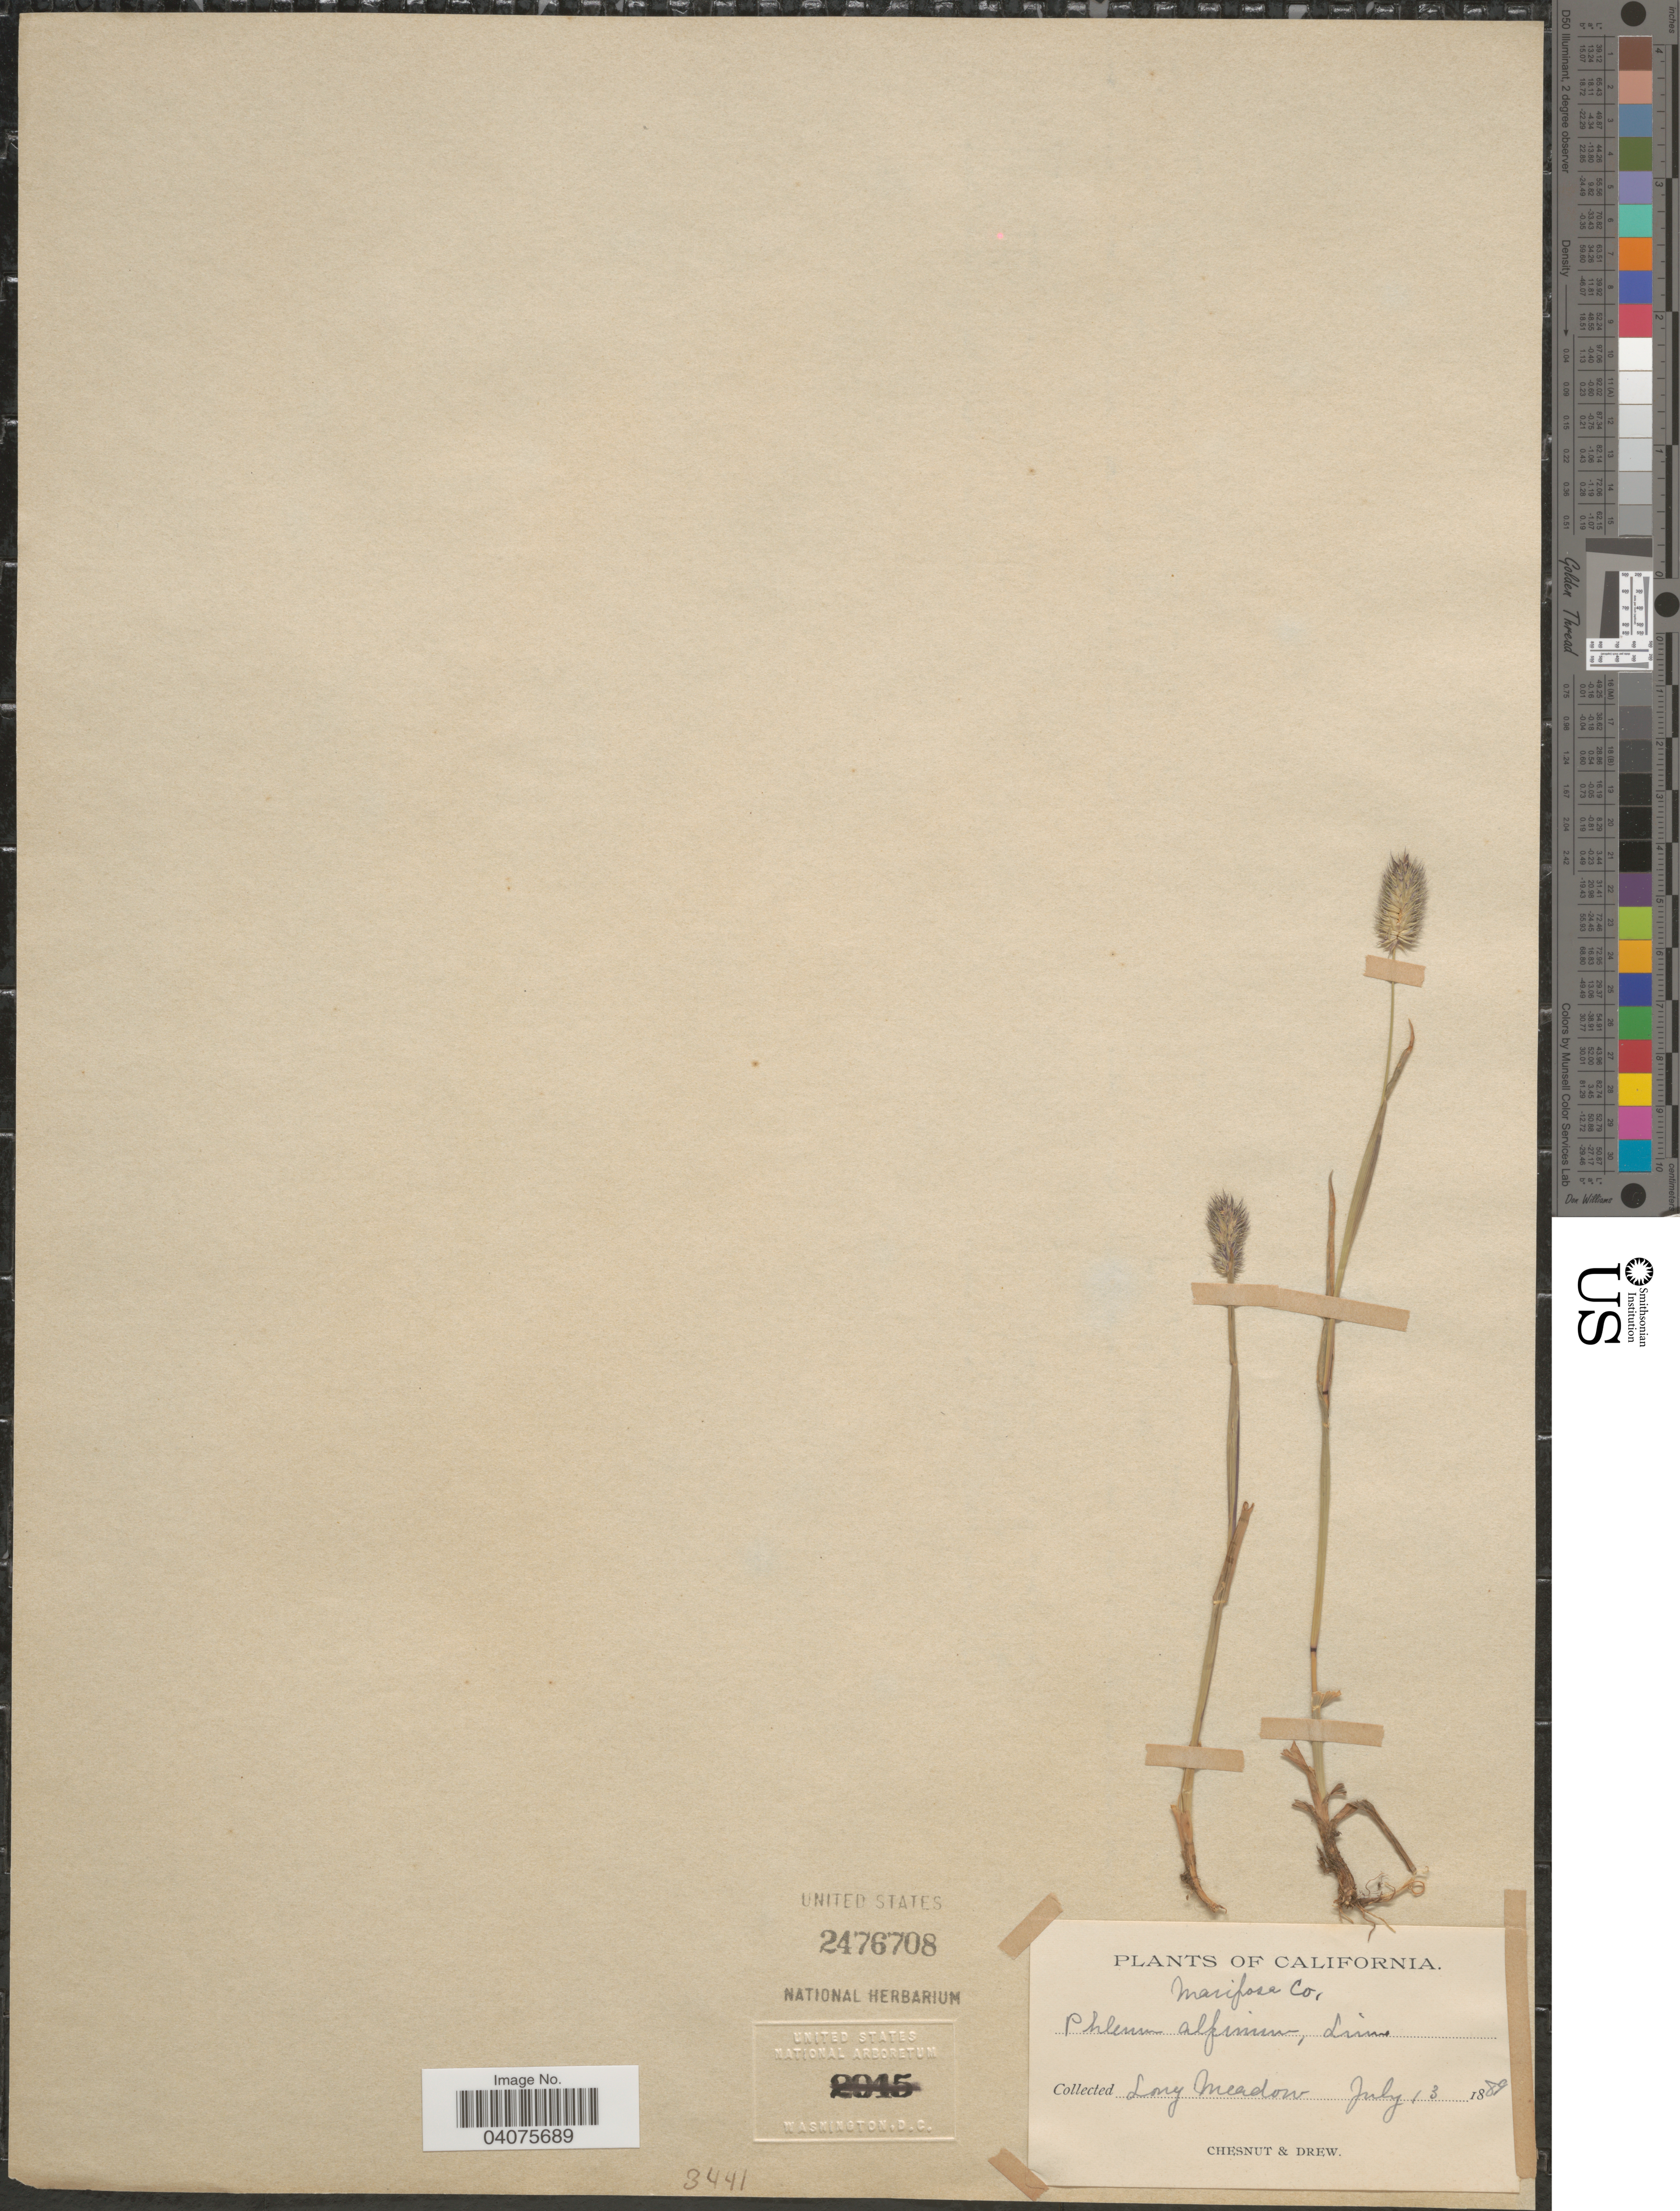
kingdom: Plantae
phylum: Tracheophyta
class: Liliopsida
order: Poales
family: Poaceae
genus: Phleum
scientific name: Phleum alpinum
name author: L.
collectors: Chestnut & Drew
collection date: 1889-07-13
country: United States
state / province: California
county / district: Mariposa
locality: Mariposa Co. Long Meadow.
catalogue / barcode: US 2476708